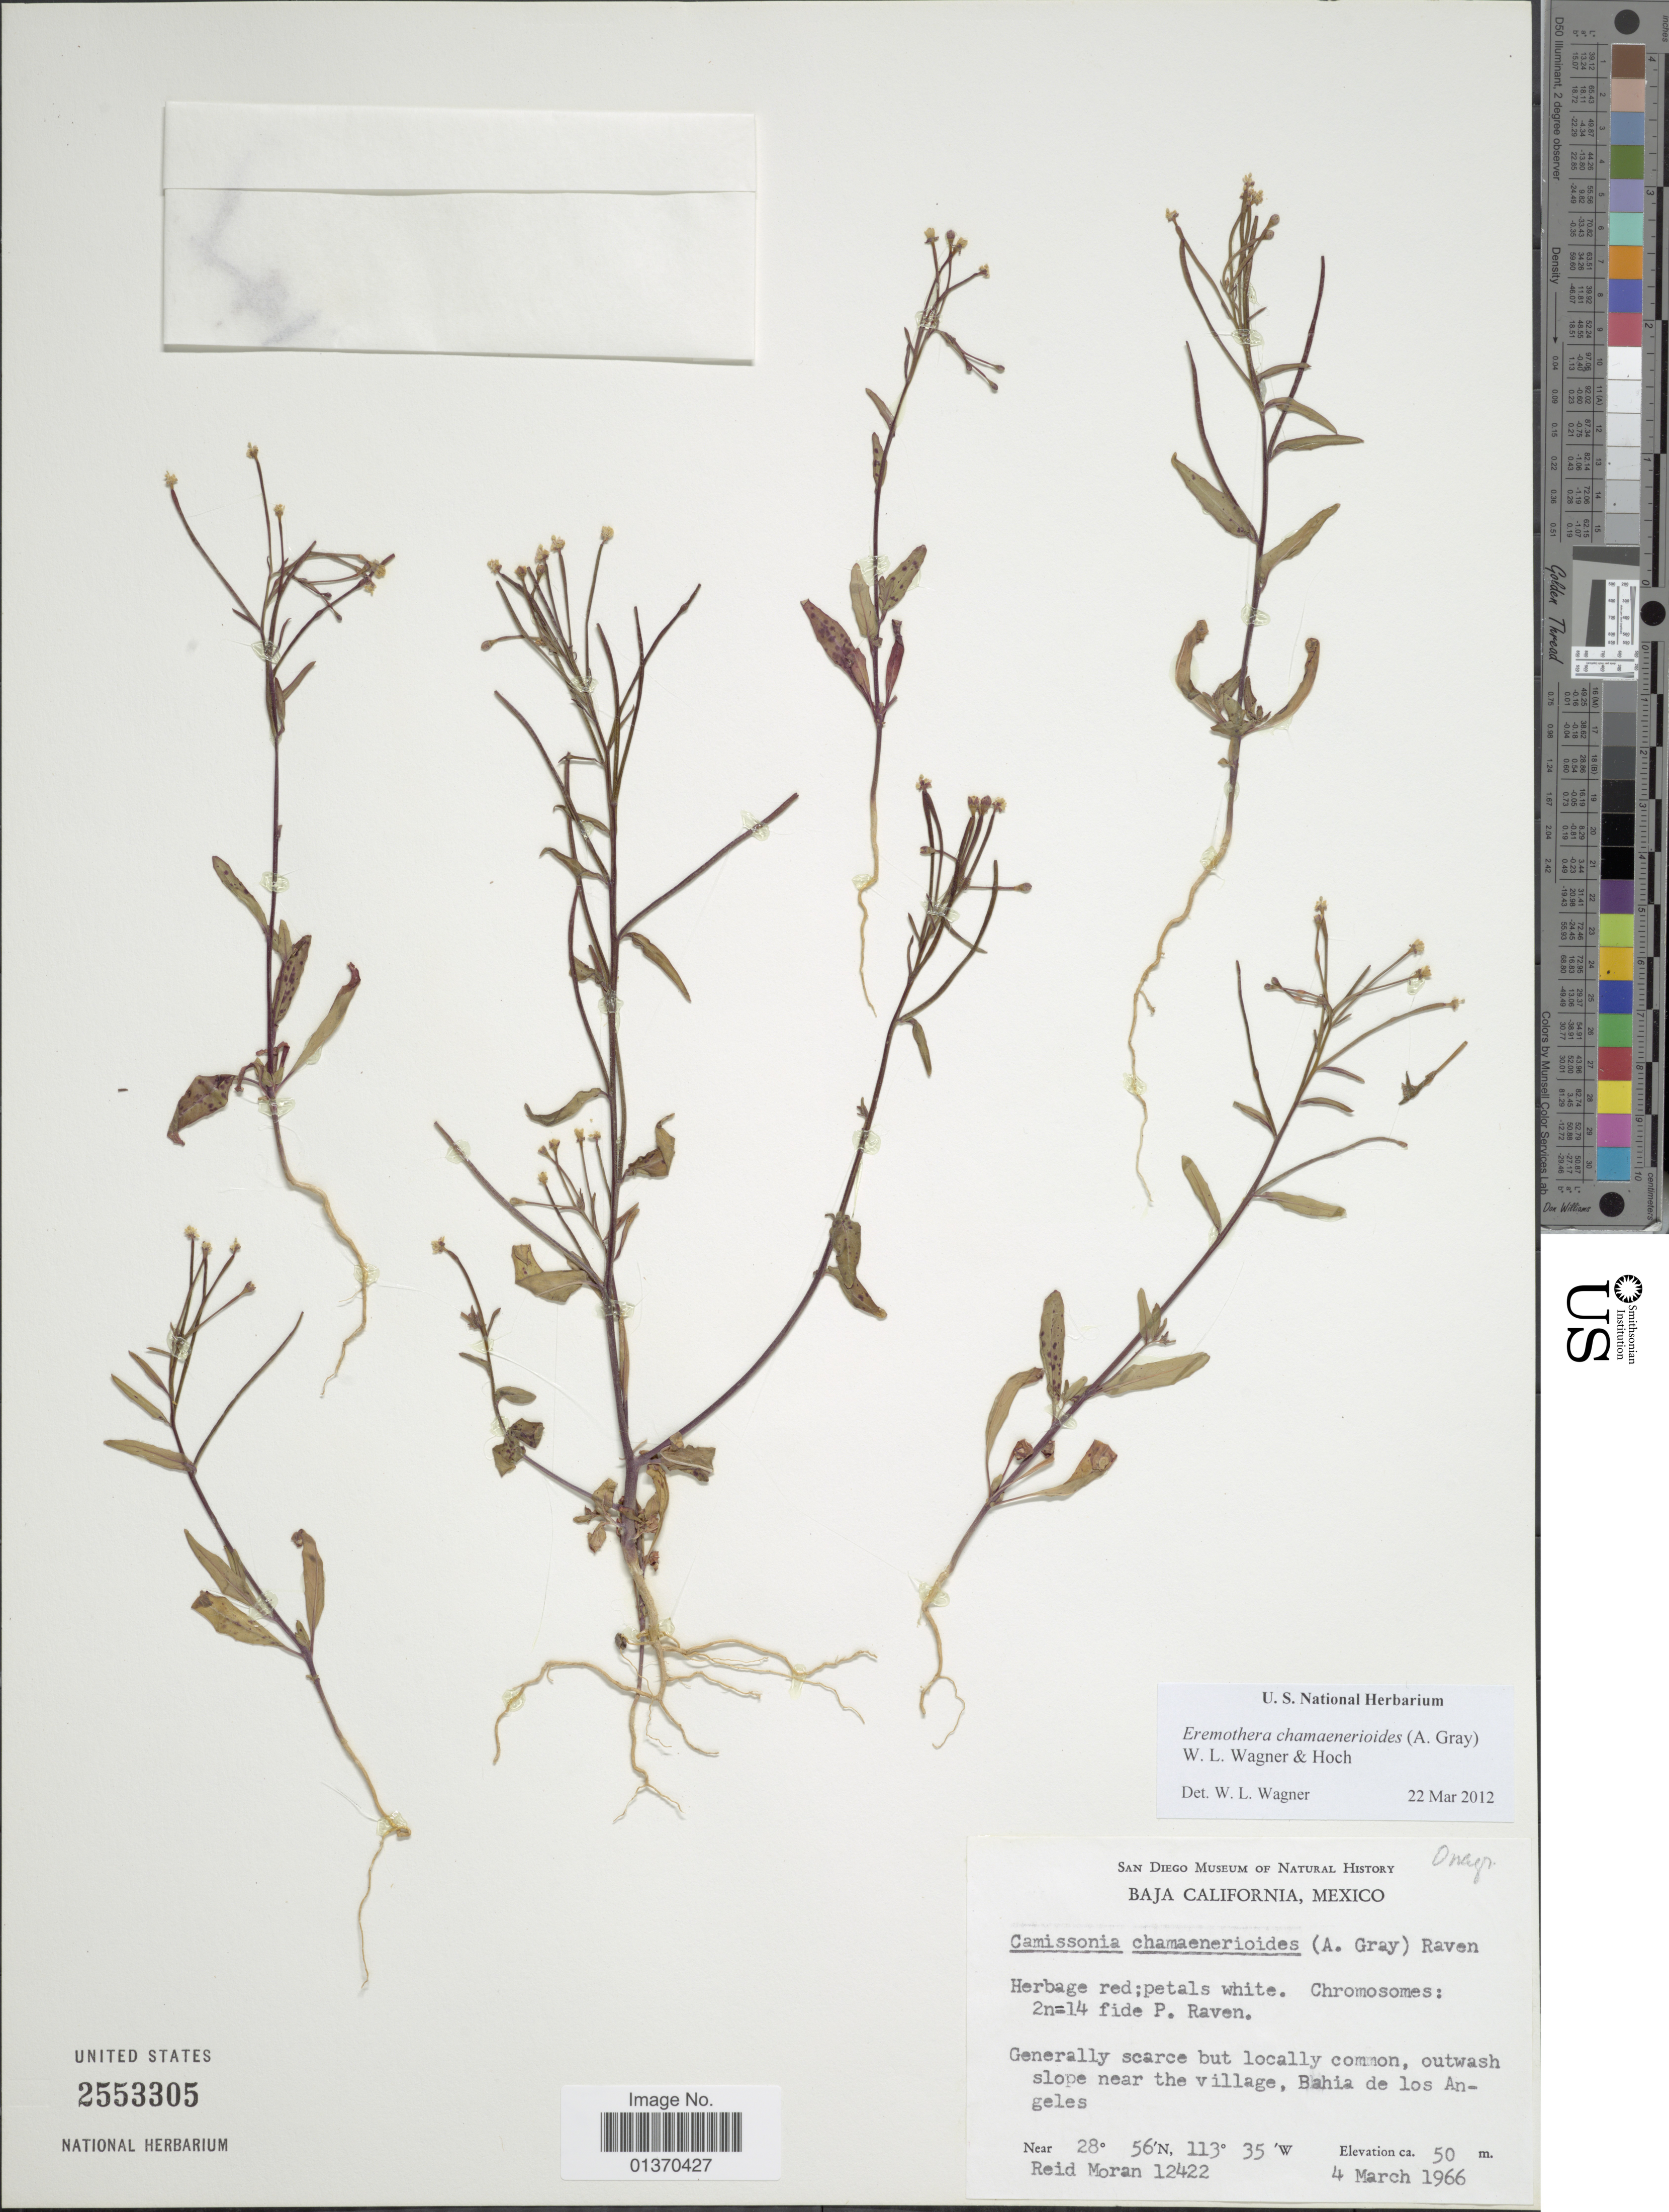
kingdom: Plantae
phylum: Tracheophyta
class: Magnoliopsida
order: Myrtales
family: Onagraceae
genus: Eremothera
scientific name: Eremothera chamaenerioides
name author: (A. Gray) W.L. Wagner & Hoch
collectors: R. Moran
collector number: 12422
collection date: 1966-03-04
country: Mexico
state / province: Baja California Norte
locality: Outwash slope near the village, Bahia de los Angeles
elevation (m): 50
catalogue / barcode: US 2553305